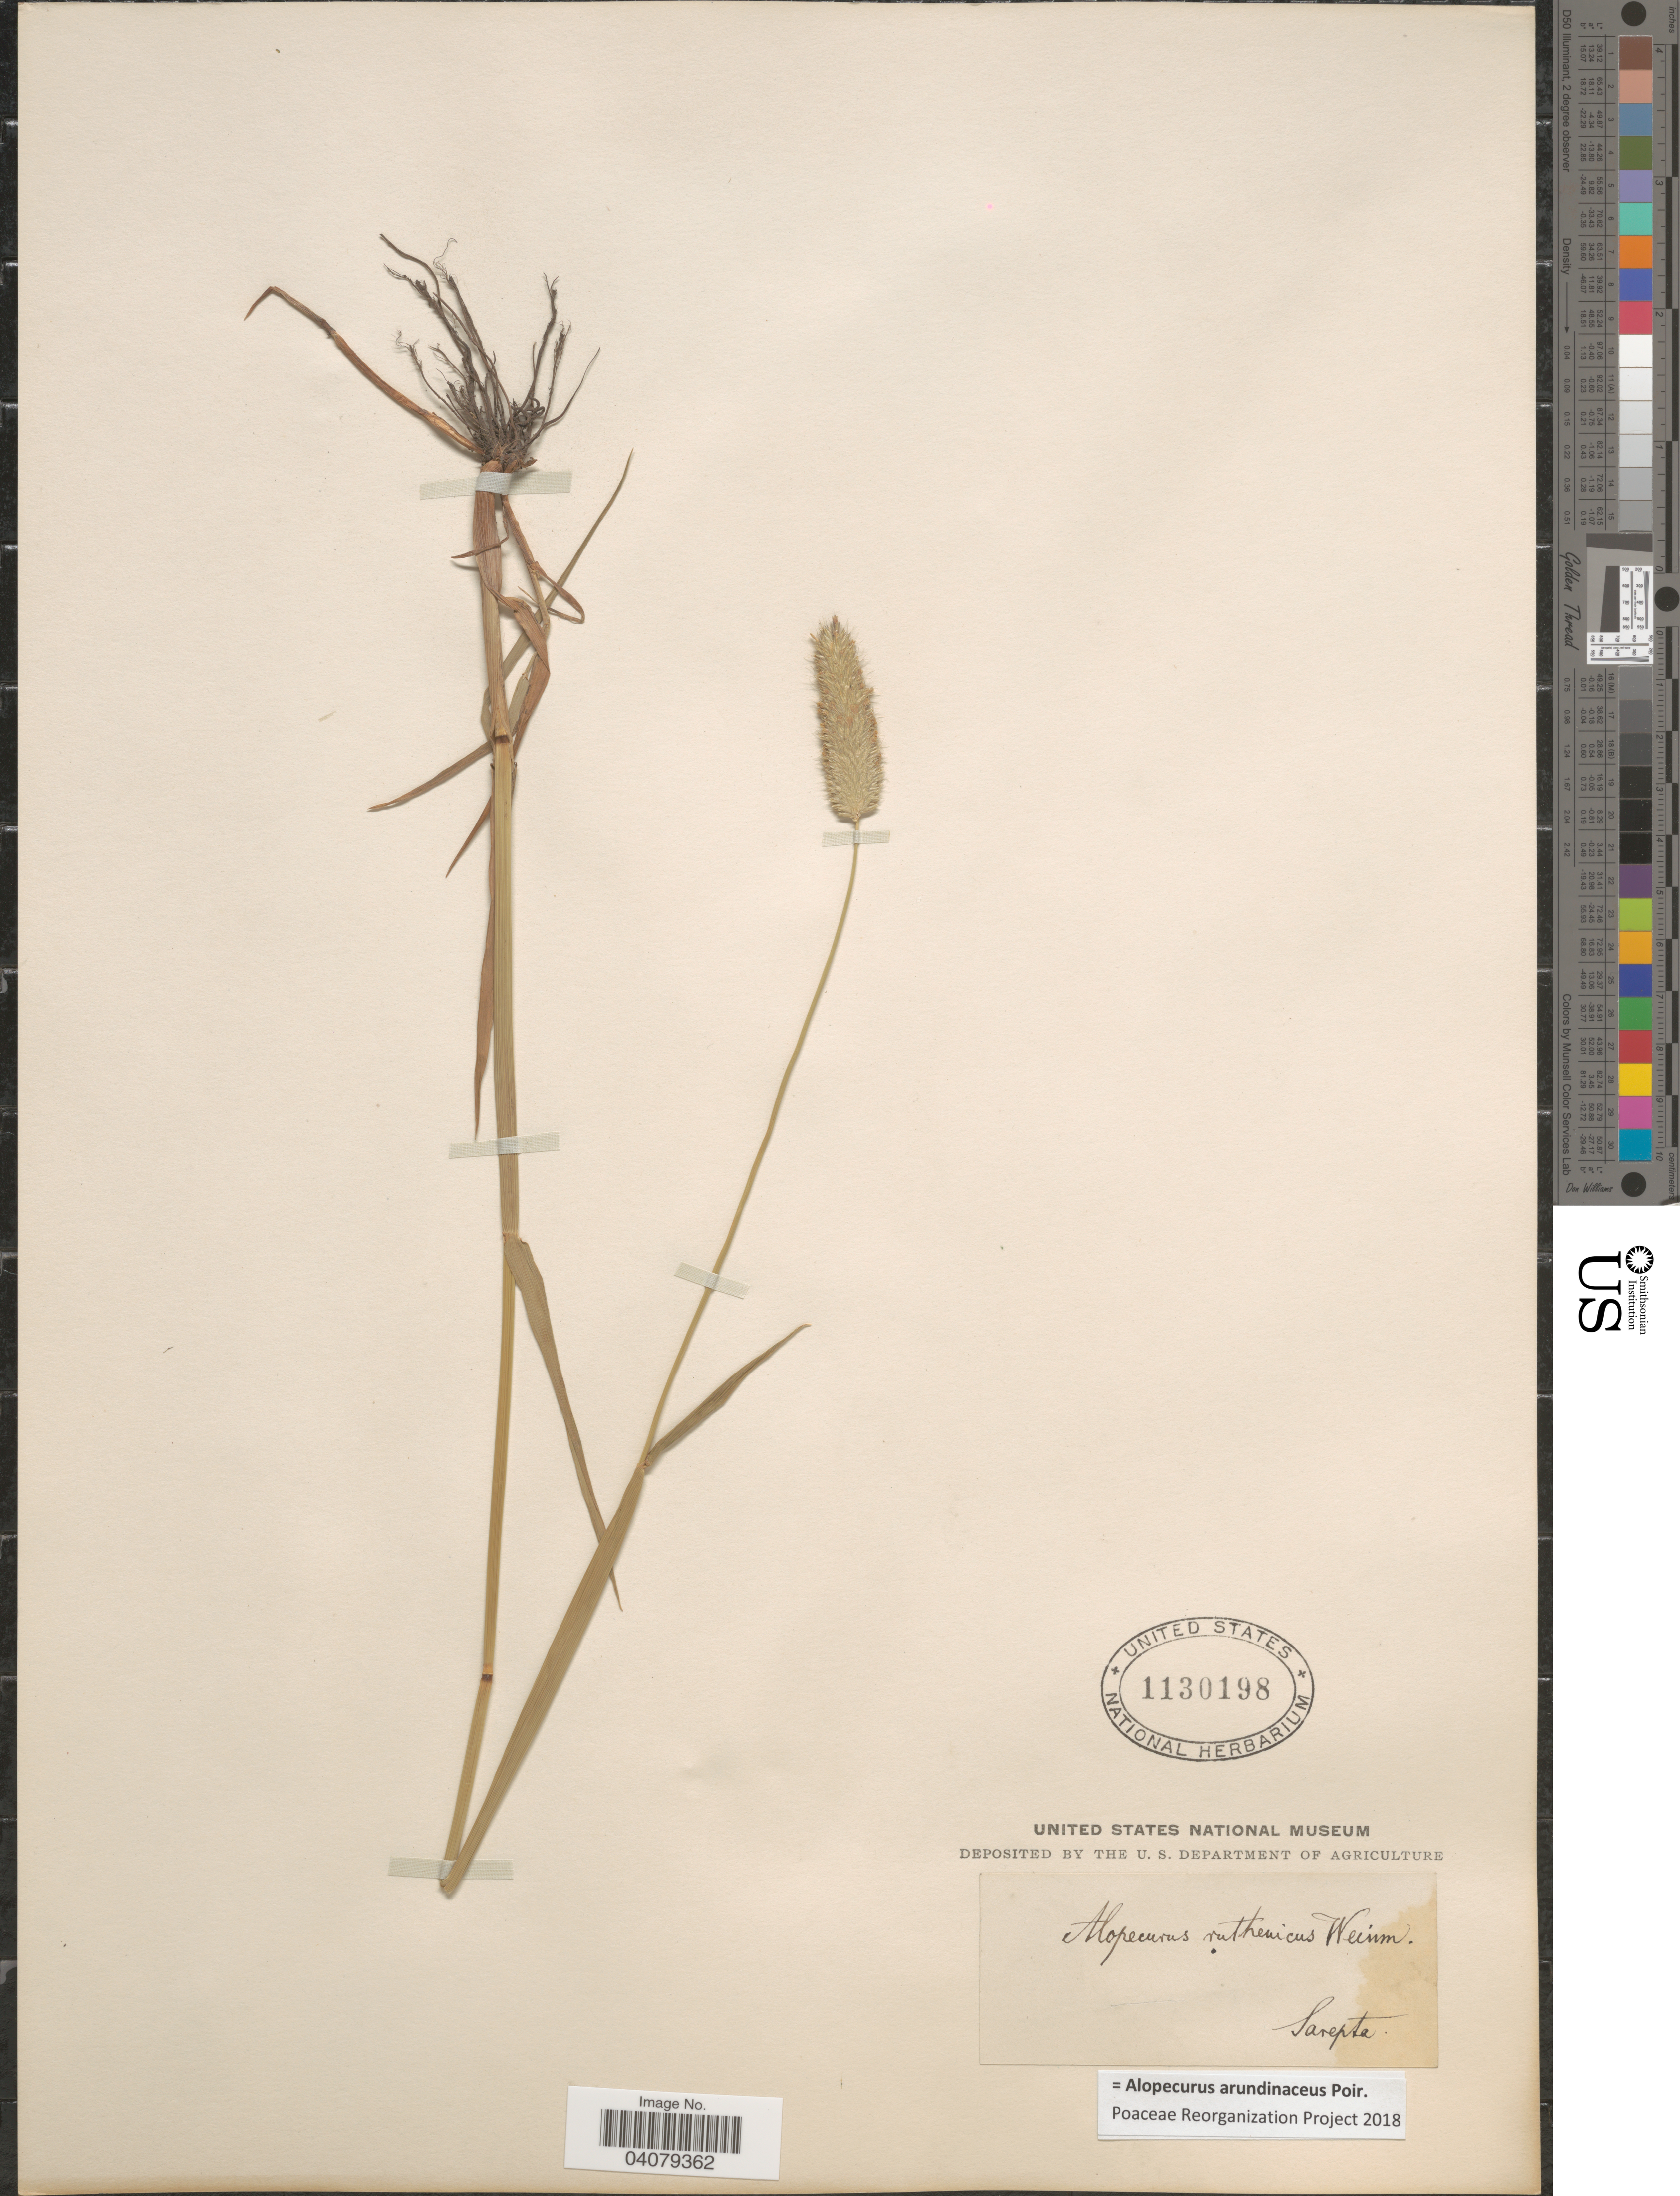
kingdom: Plantae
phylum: Tracheophyta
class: Liliopsida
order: Poales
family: Poaceae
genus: Alopecurus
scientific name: Alopecurus arundinaceus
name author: Poir.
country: Russian Federation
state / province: Volgograd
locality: Sarepta.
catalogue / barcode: US 1130198